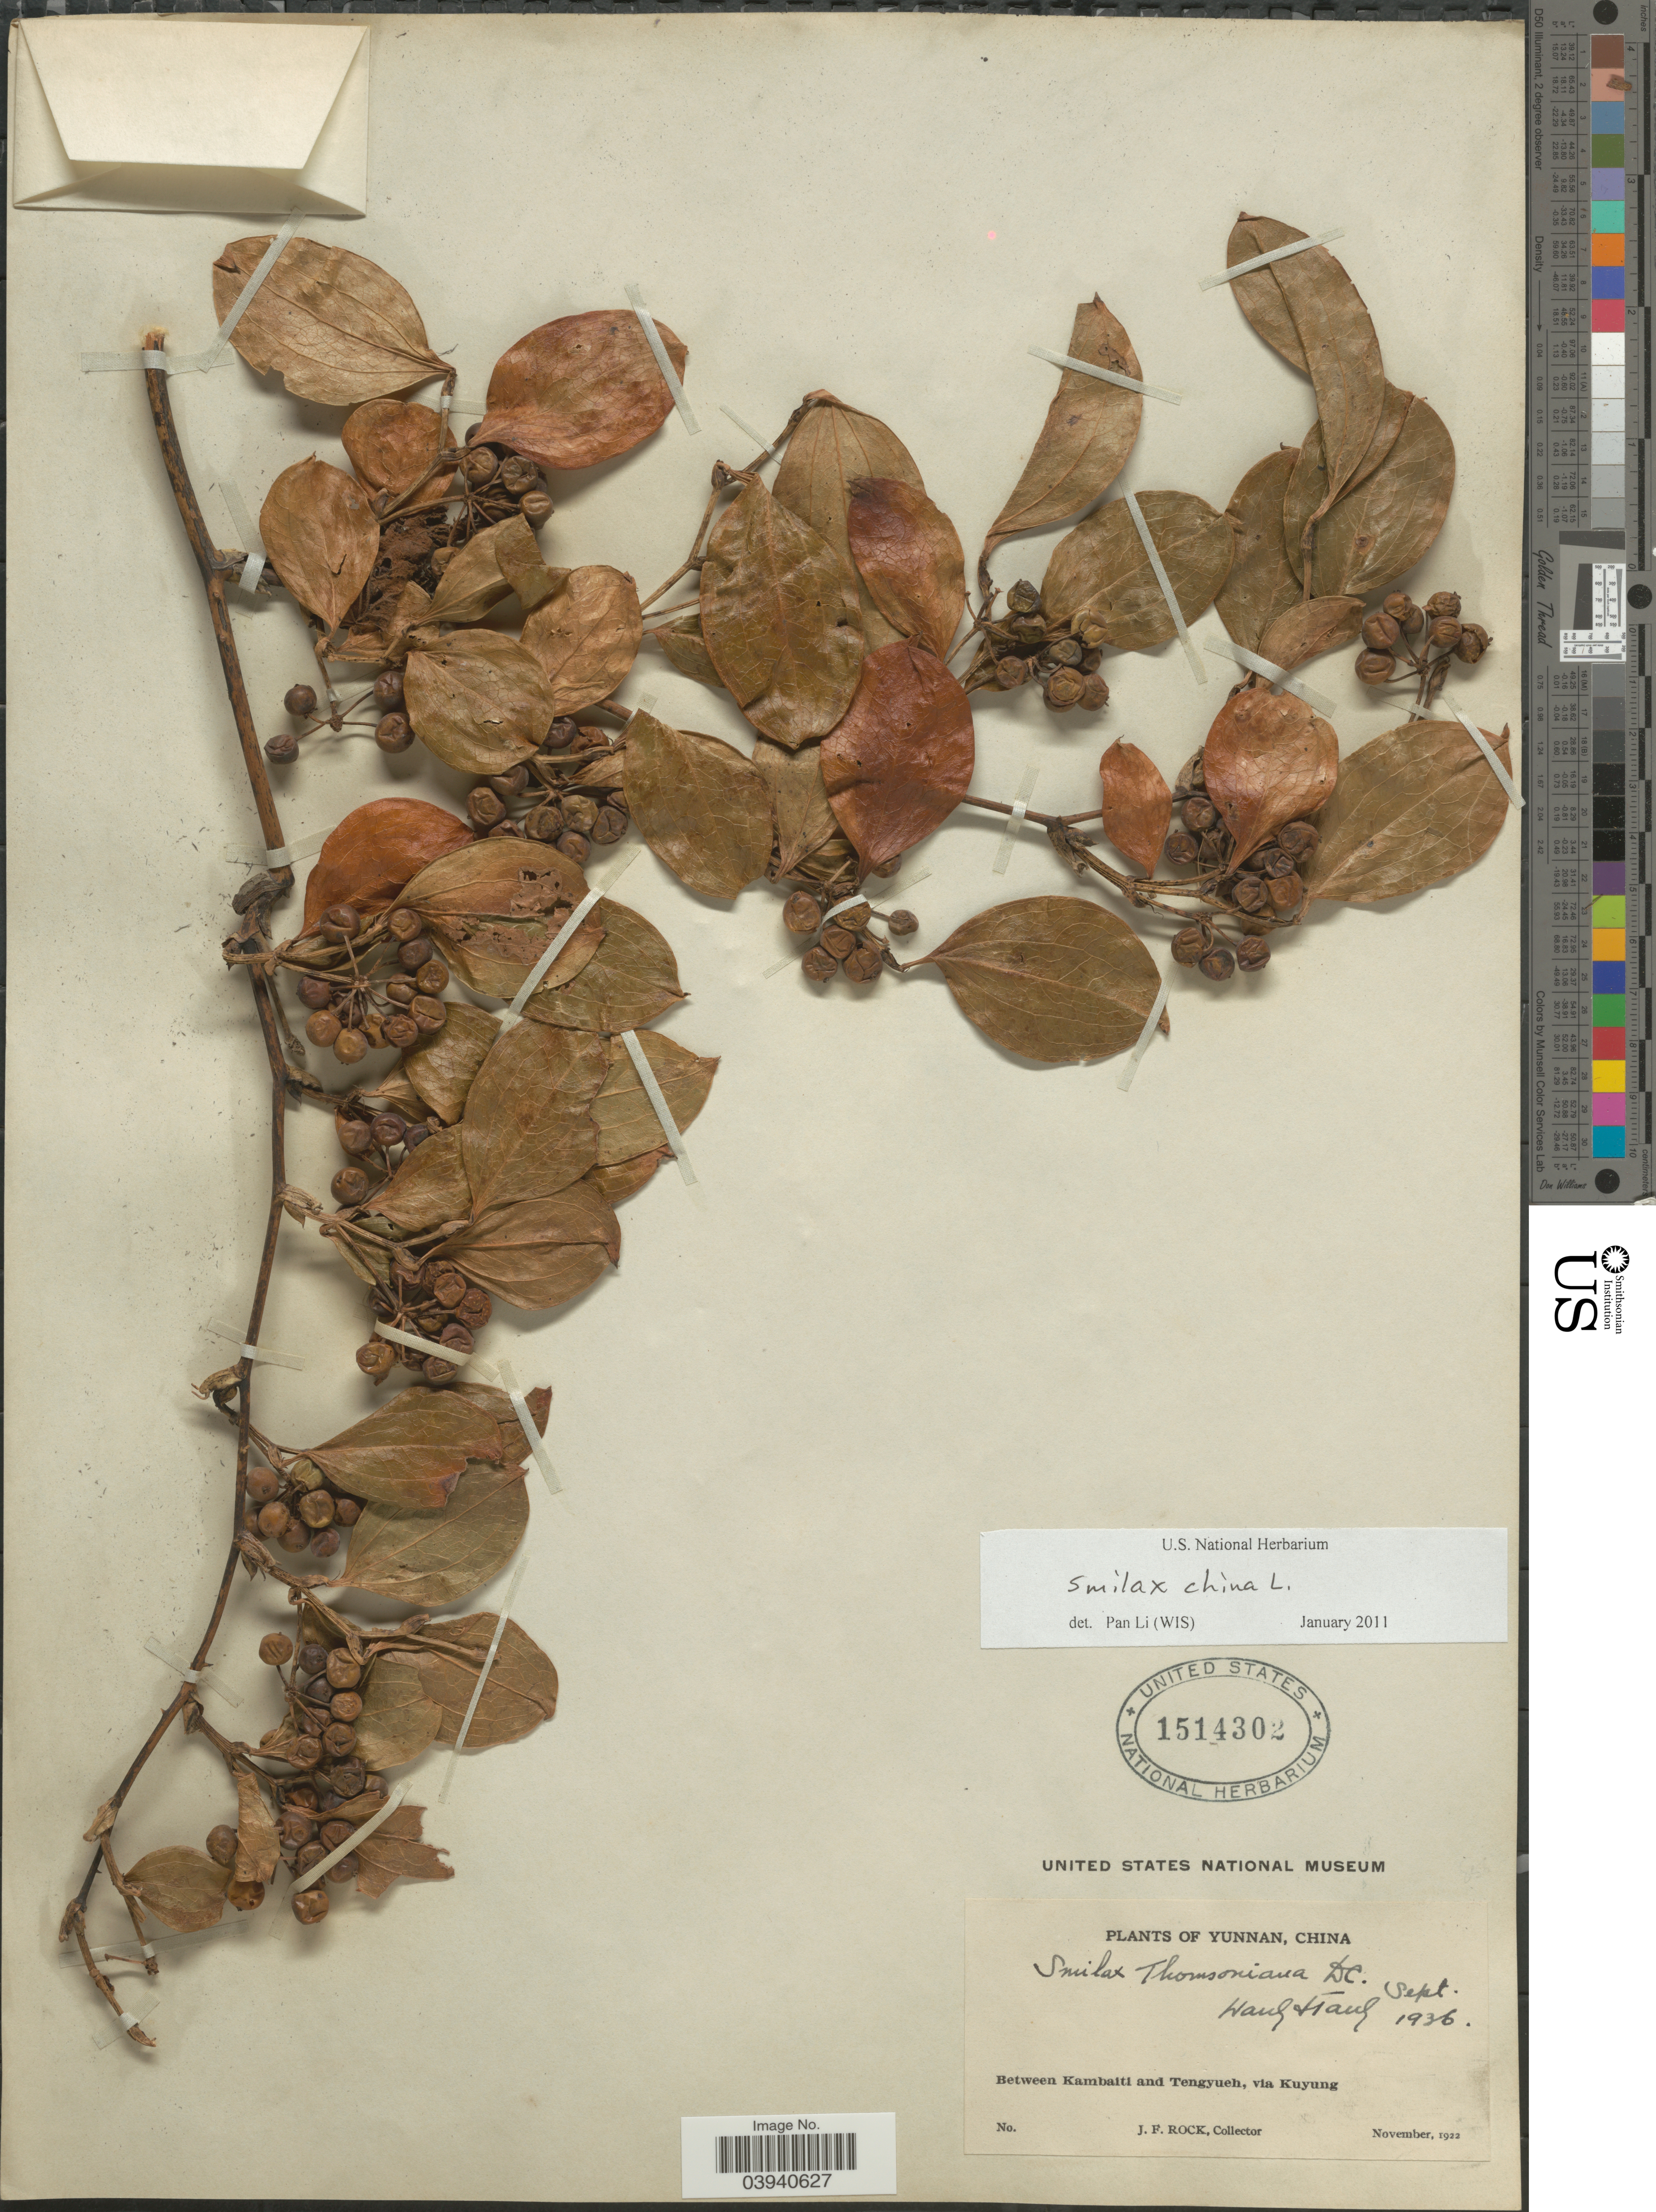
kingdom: Plantae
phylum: Tracheophyta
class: Liliopsida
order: Liliales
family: Smilacaceae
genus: Smilax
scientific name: Smilax china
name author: L.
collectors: J. Rock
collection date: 1922-11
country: China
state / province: Yunnan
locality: Between Kambaiti and Tengyueh, via Kuyung.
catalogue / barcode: US 1514302